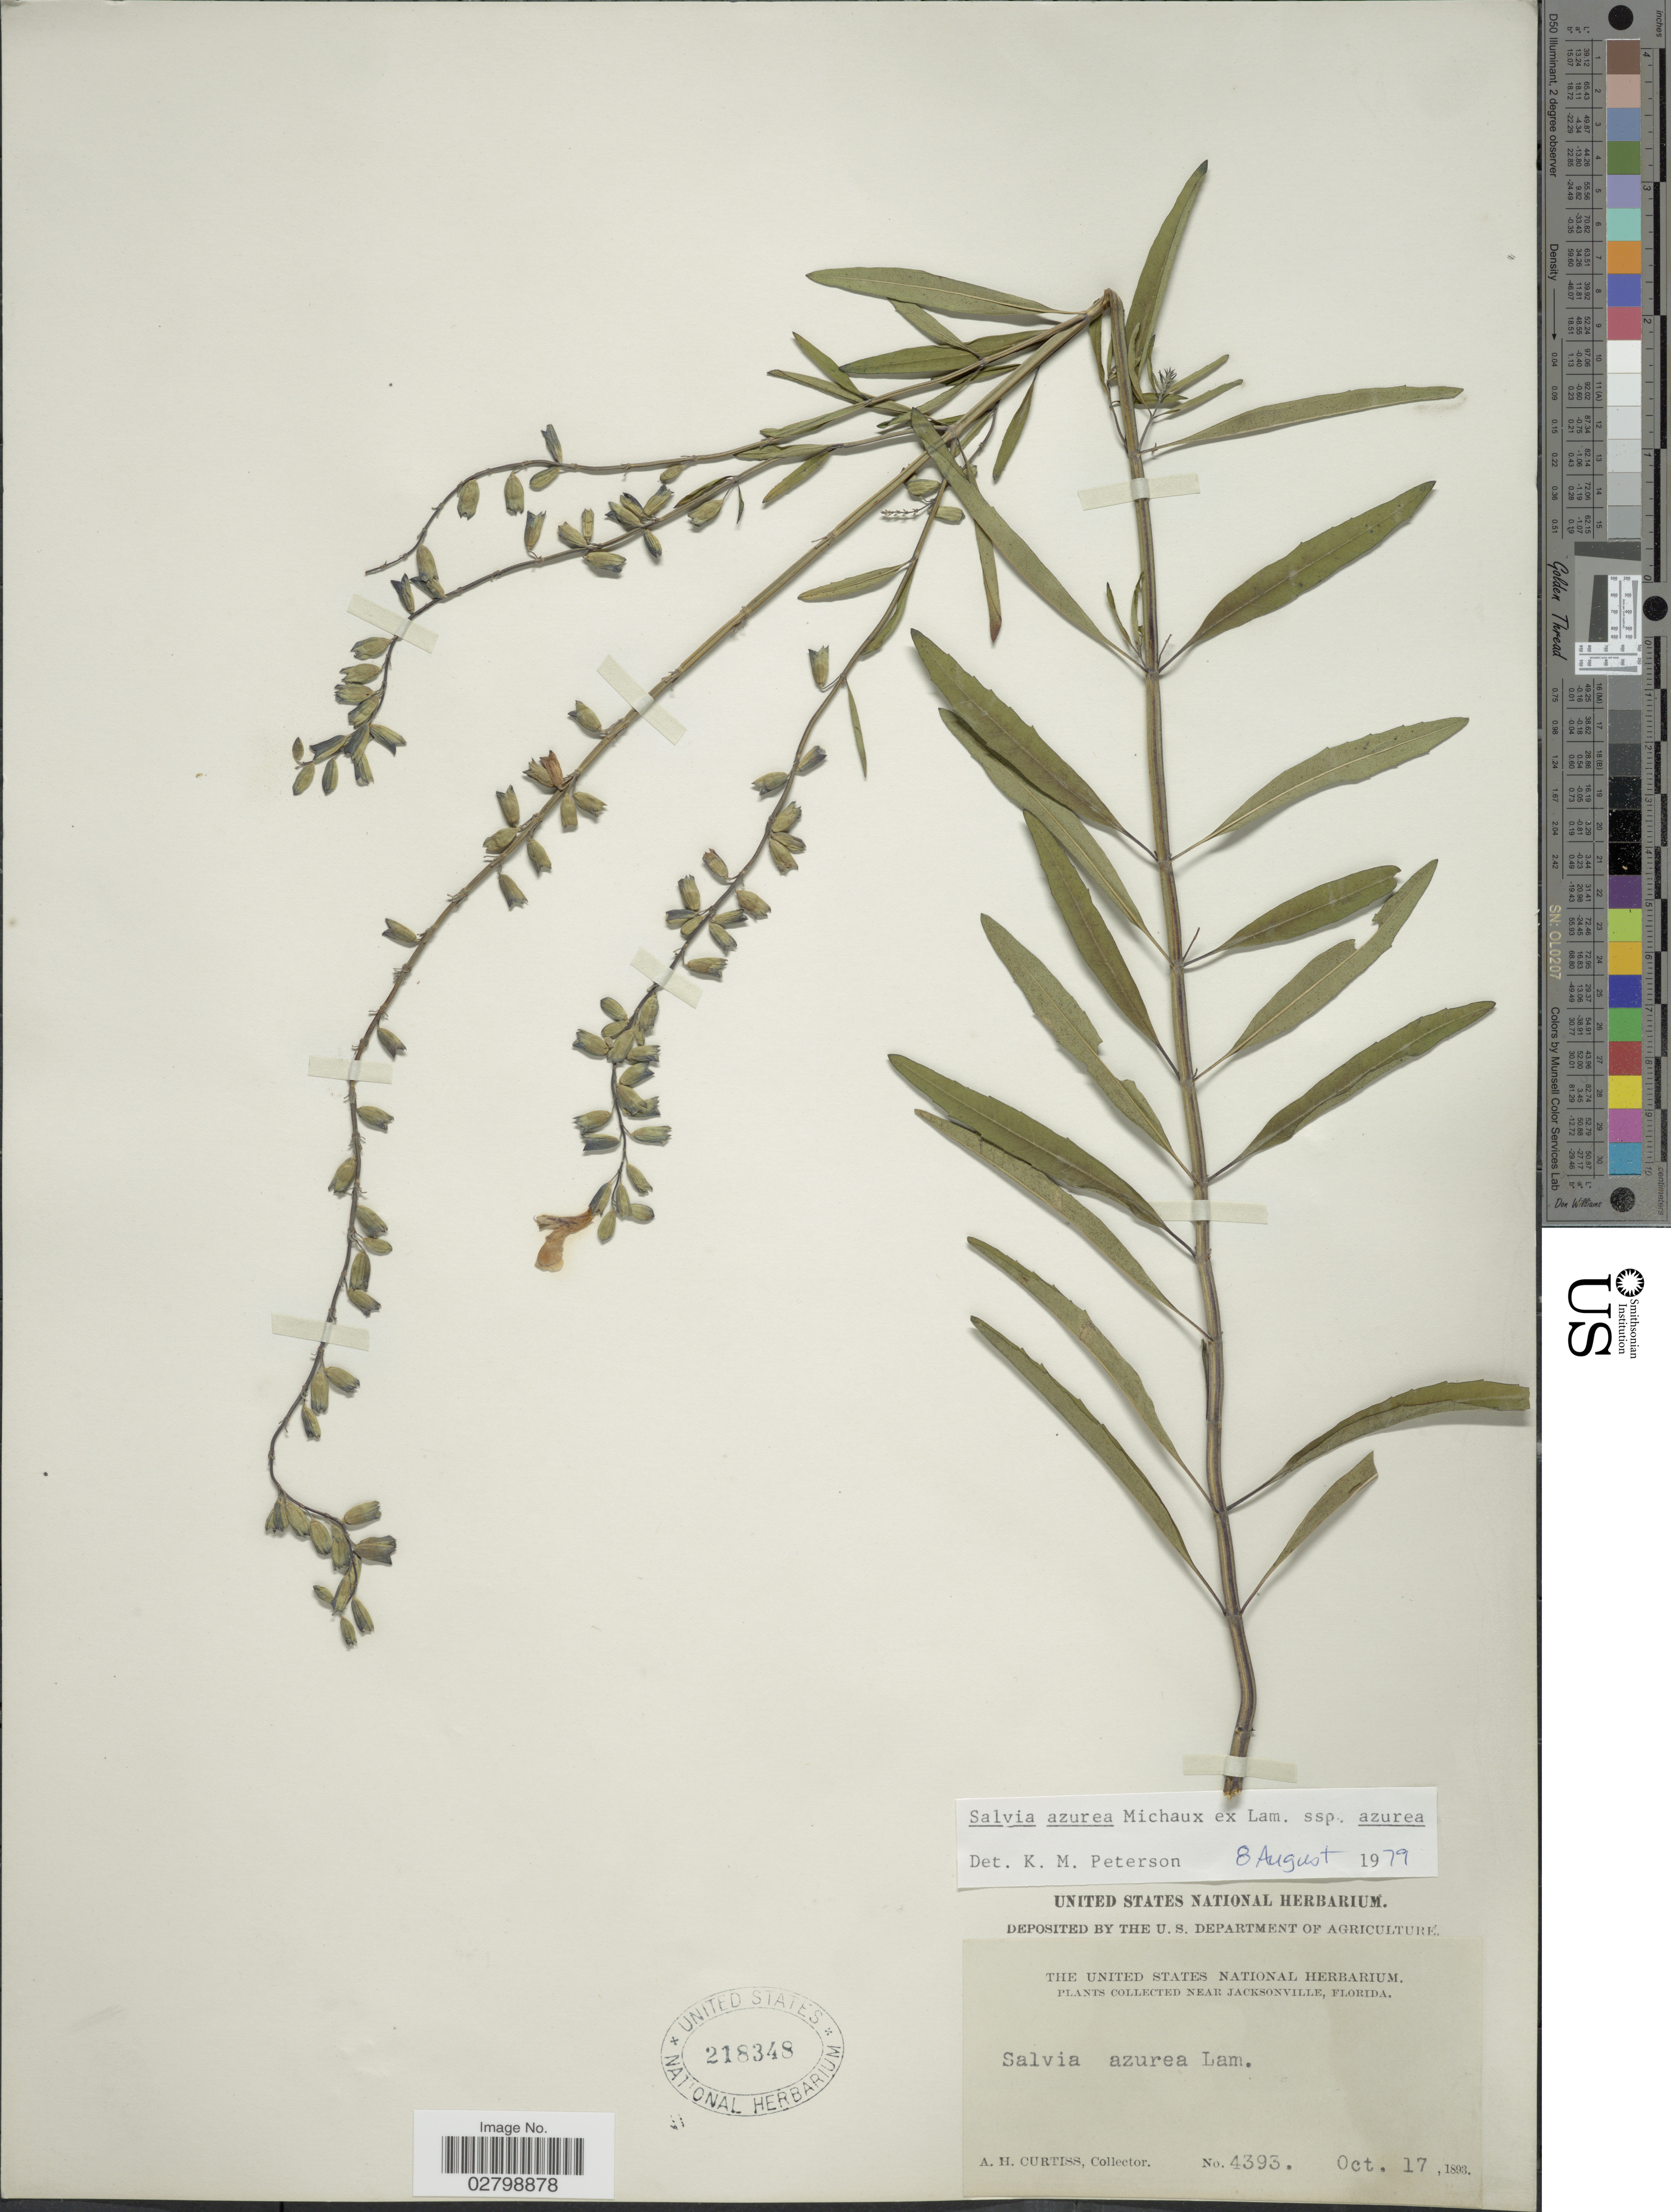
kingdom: Plantae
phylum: Tracheophyta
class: Magnoliopsida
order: Lamiales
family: Lamiaceae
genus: Salvia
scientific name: Salvia azurea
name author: Michx. ex Vahl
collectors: A. H. Curtiss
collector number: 4393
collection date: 1893-10-17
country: United States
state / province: Florida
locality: Southern United States, near Jacksonville.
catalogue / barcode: US 218348